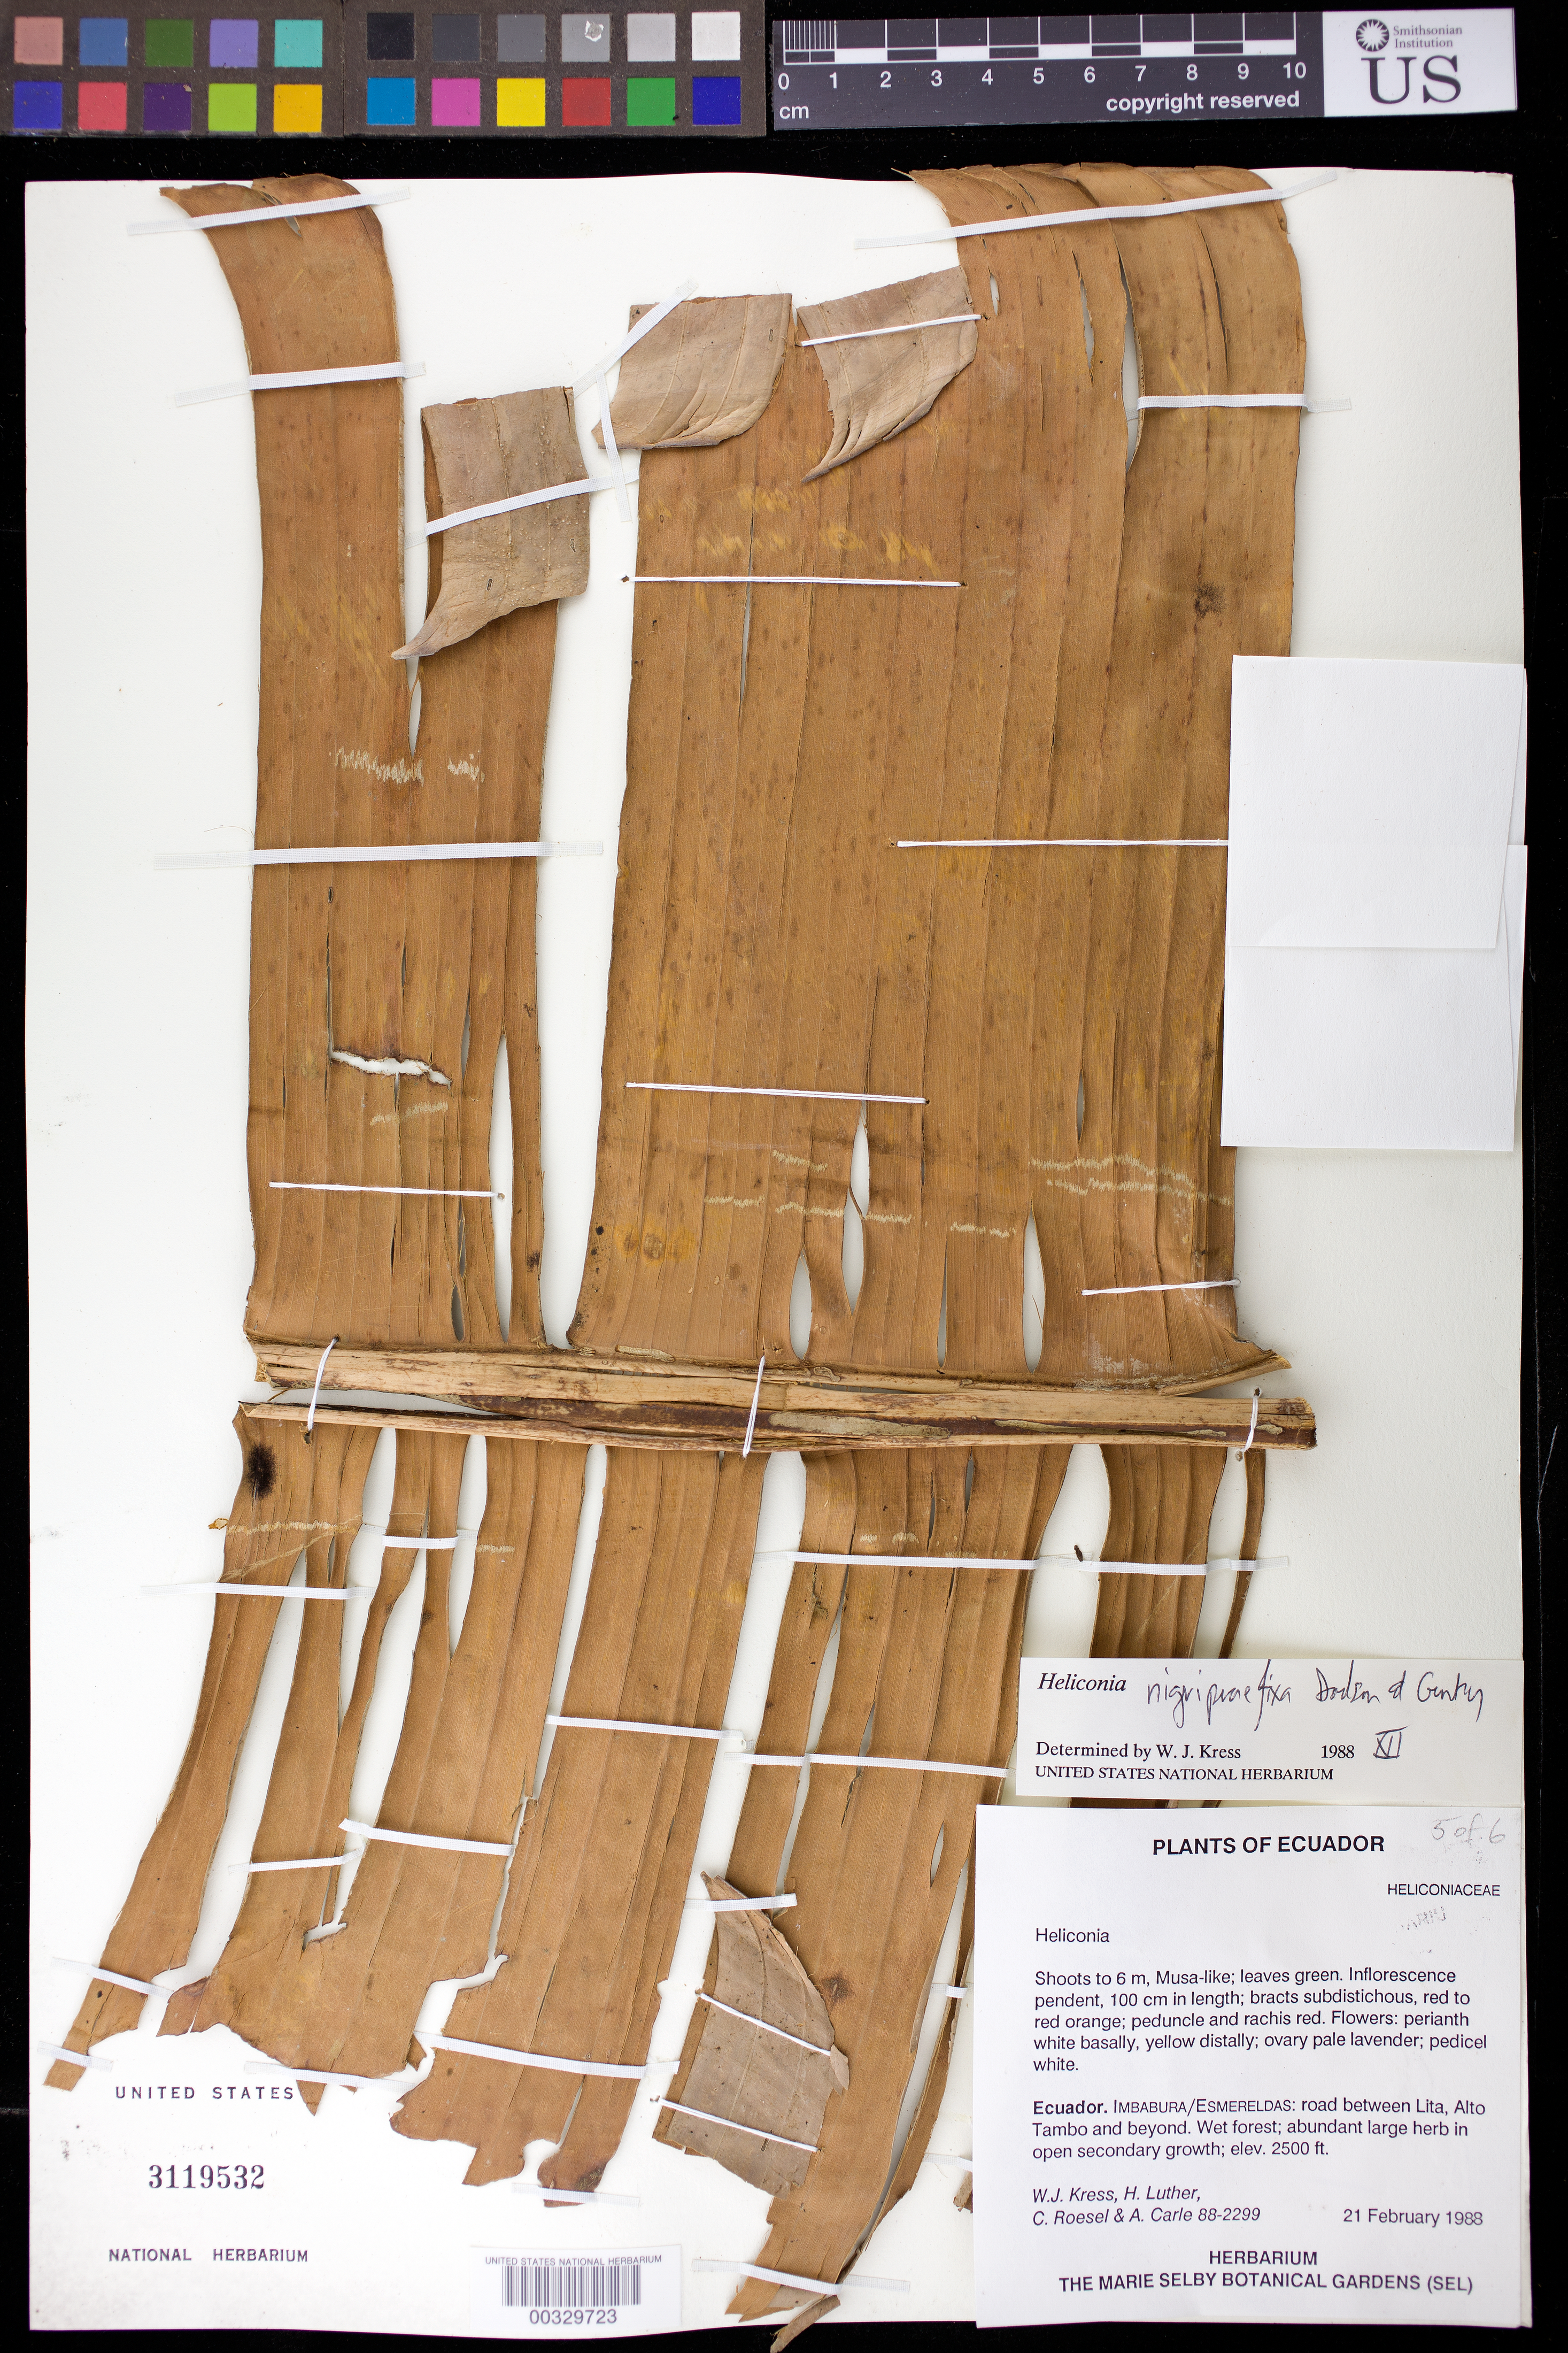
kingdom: Plantae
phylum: Tracheophyta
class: Liliopsida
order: Zingiberales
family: Heliconiaceae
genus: Heliconia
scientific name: Heliconia nigripraefixa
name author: Dodson & Gentry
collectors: W. J. Kress, Harry E. Luther, C. S. Roesel & A. Carle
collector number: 88-2299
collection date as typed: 21 Feb 1988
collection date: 1988-02-21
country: Ecuador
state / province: Esmeraldas / Imbabura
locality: Road between Lita, Alto Tambo and beyond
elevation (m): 762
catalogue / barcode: US 3119532